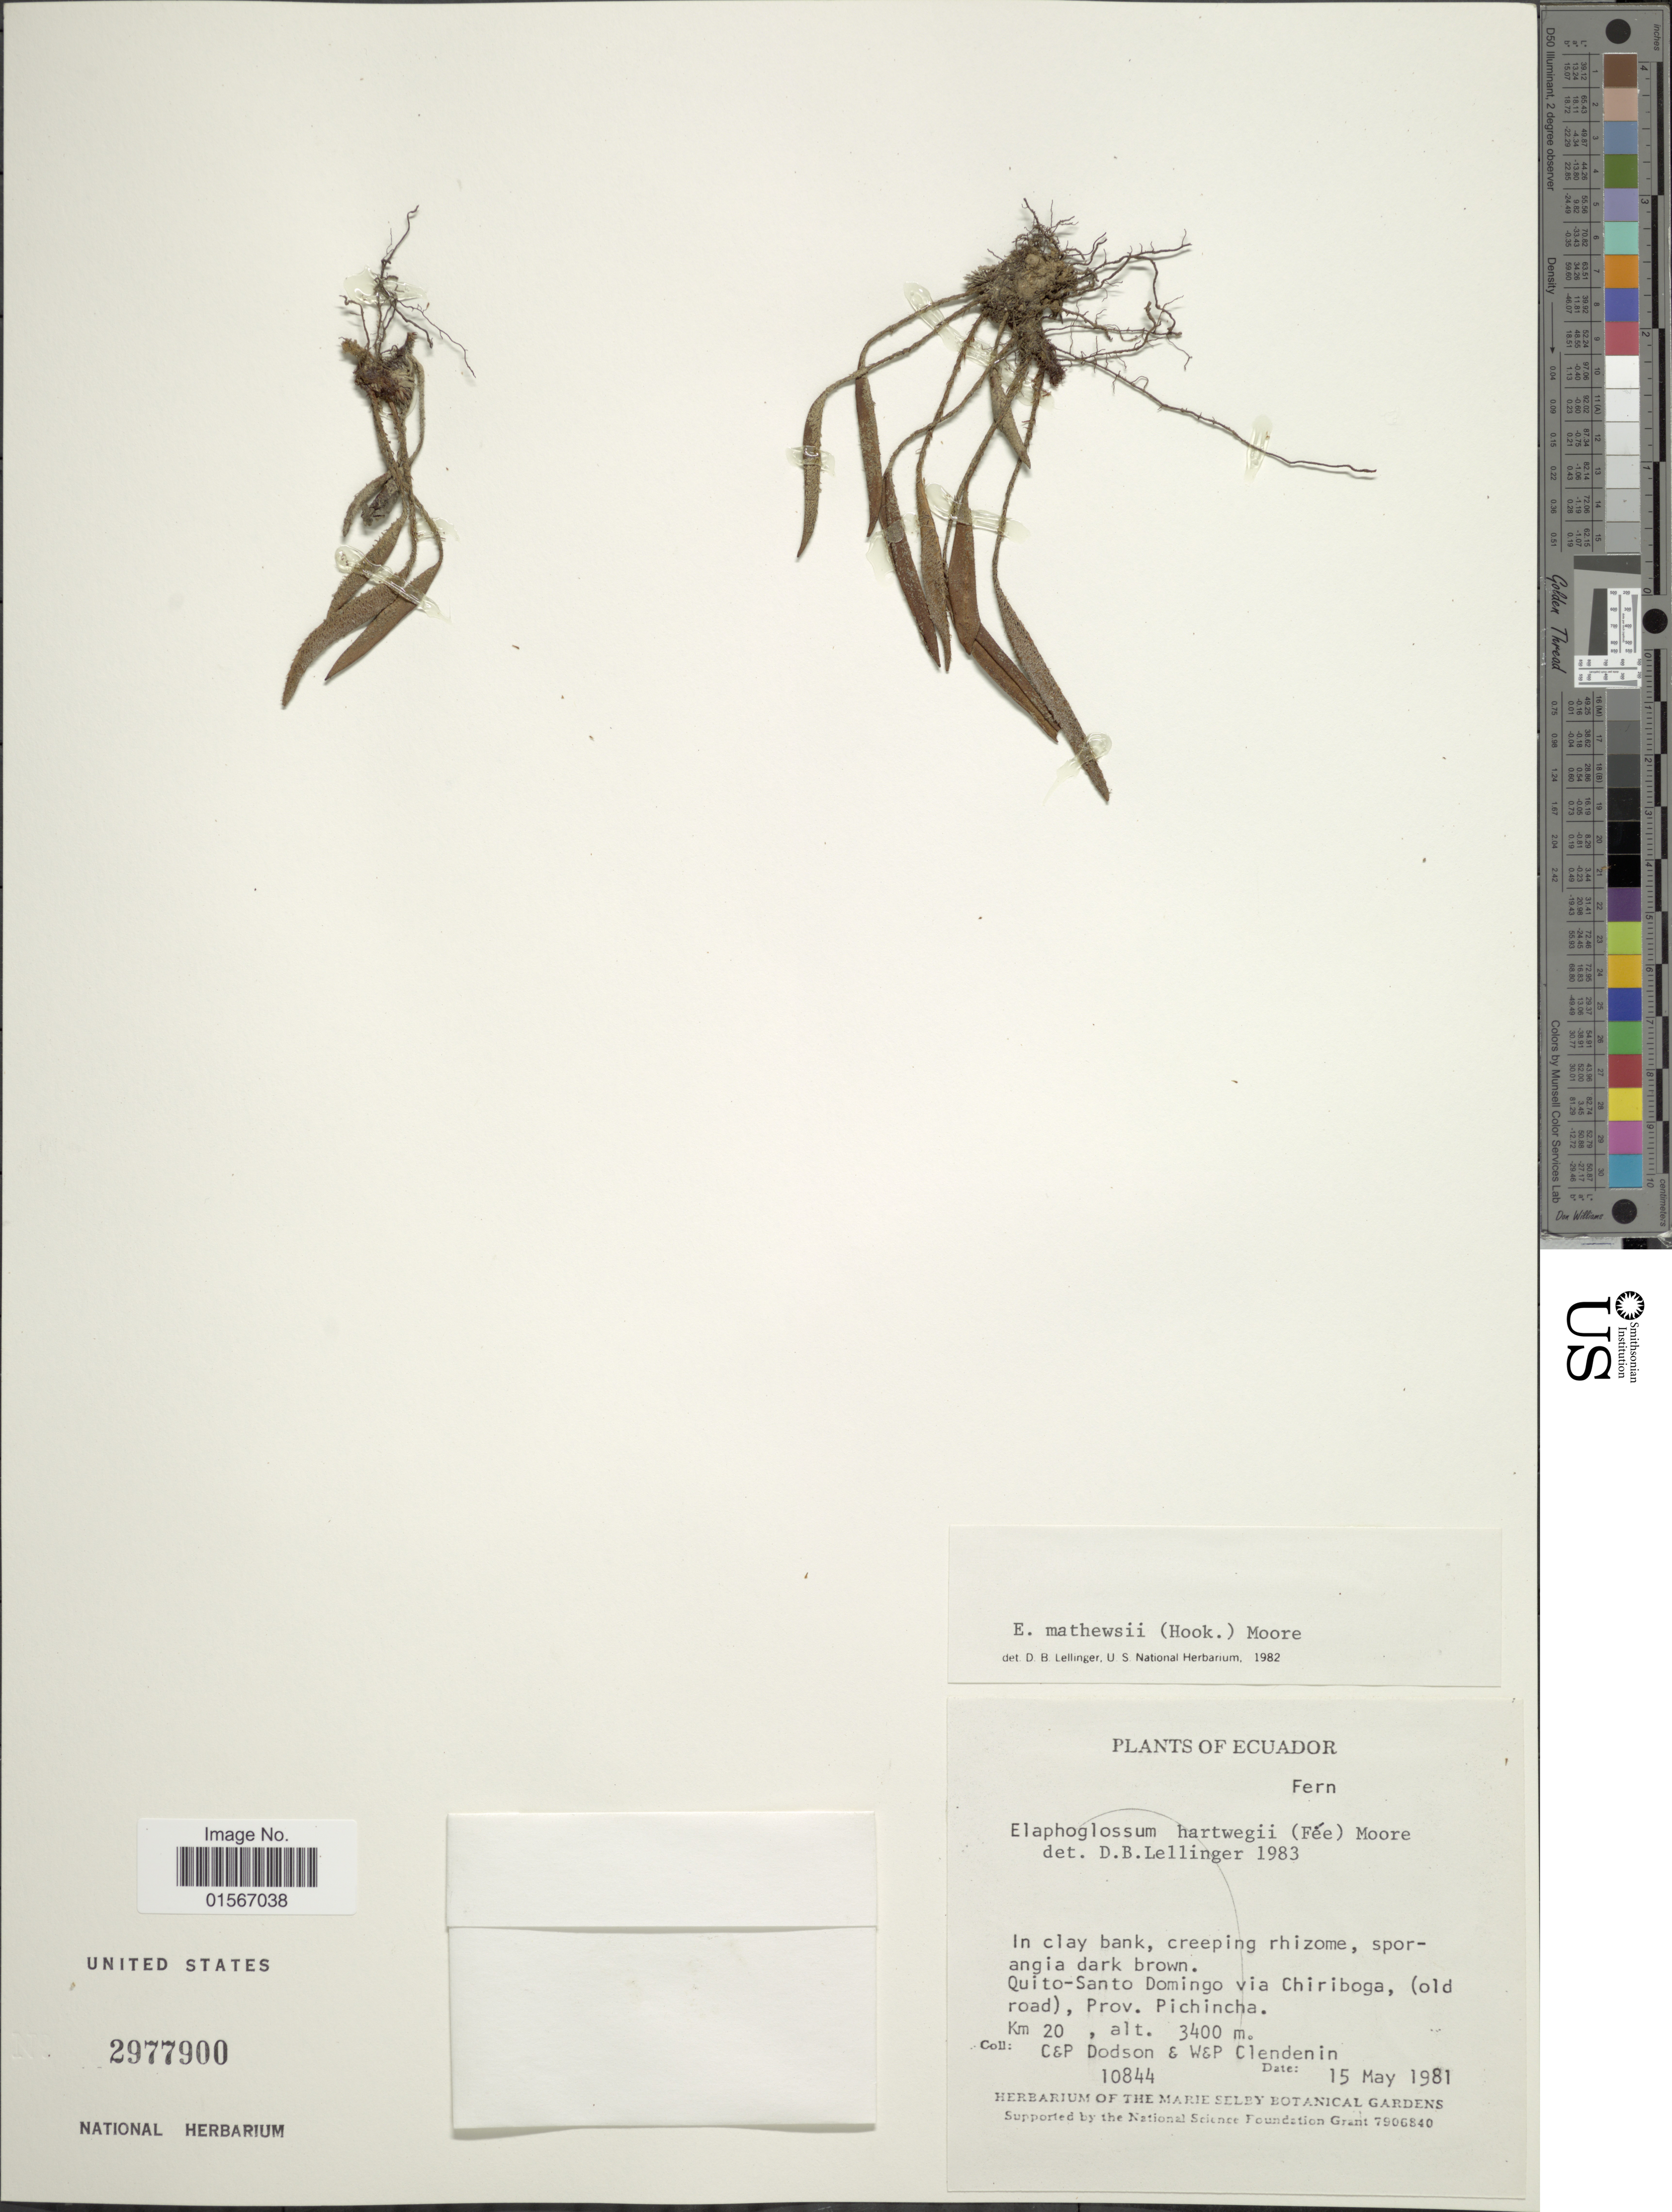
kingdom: Plantae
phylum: Tracheophyta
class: Polypodiopsida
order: Polypodiales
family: Dryopteridaceae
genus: Elaphoglossum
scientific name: Elaphoglossum mathewsii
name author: (Fée) T. Moore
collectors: C. Dodson, P. M. Dodson, W. Clendenin & P. Clendenin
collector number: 10844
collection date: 1981-05-15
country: Ecuador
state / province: Pichincha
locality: Quito-Santo Domingo via Chiriboga, (old road), Km 20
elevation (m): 3400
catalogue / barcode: US 2977900